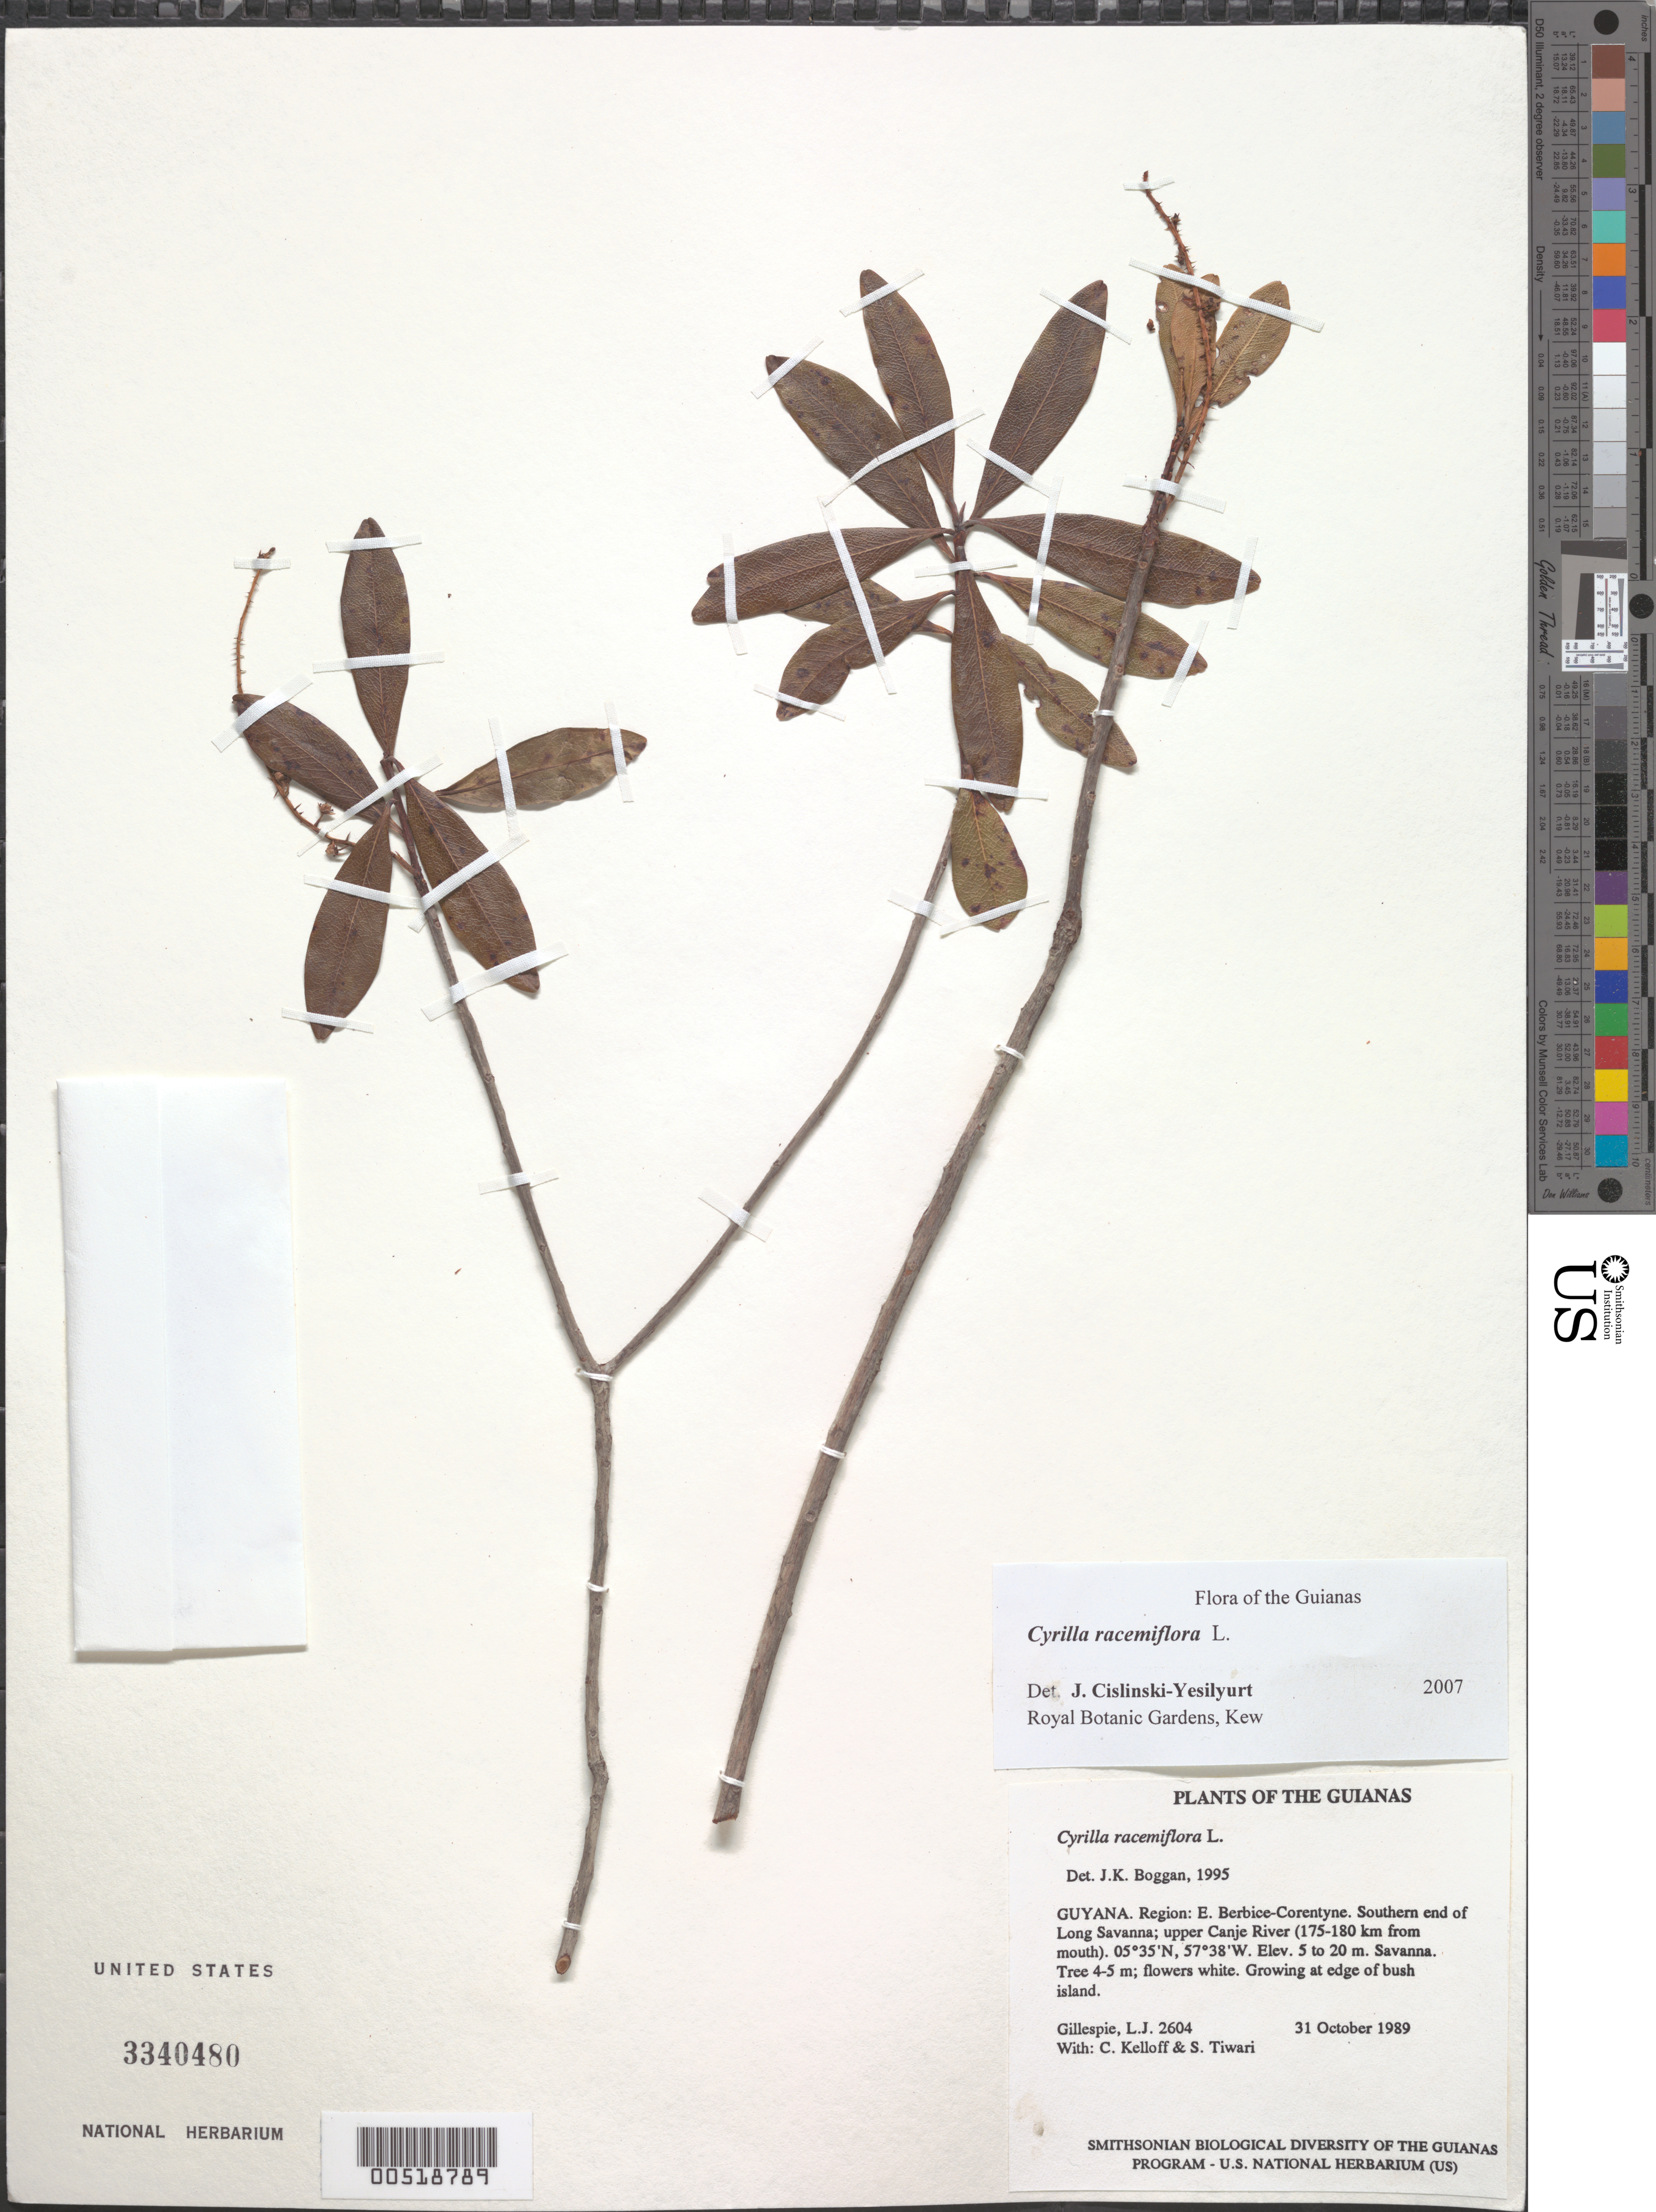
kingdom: Plantae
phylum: Tracheophyta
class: Magnoliopsida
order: Ericales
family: Cyrillaceae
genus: Cyrilla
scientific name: Cyrilla racemiflora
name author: L.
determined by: Yesilyurt, J. C.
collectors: L. J. Gillespie, C. L. Kelloff & S. Tiwari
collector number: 2604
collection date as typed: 31 October 1989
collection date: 1989-10-31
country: Guyana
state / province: E. Berbice-Corentyne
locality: Southern end of Long Savanna; upper Canje River (175-180 km from mouth)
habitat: Savanna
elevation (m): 5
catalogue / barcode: US 3340480